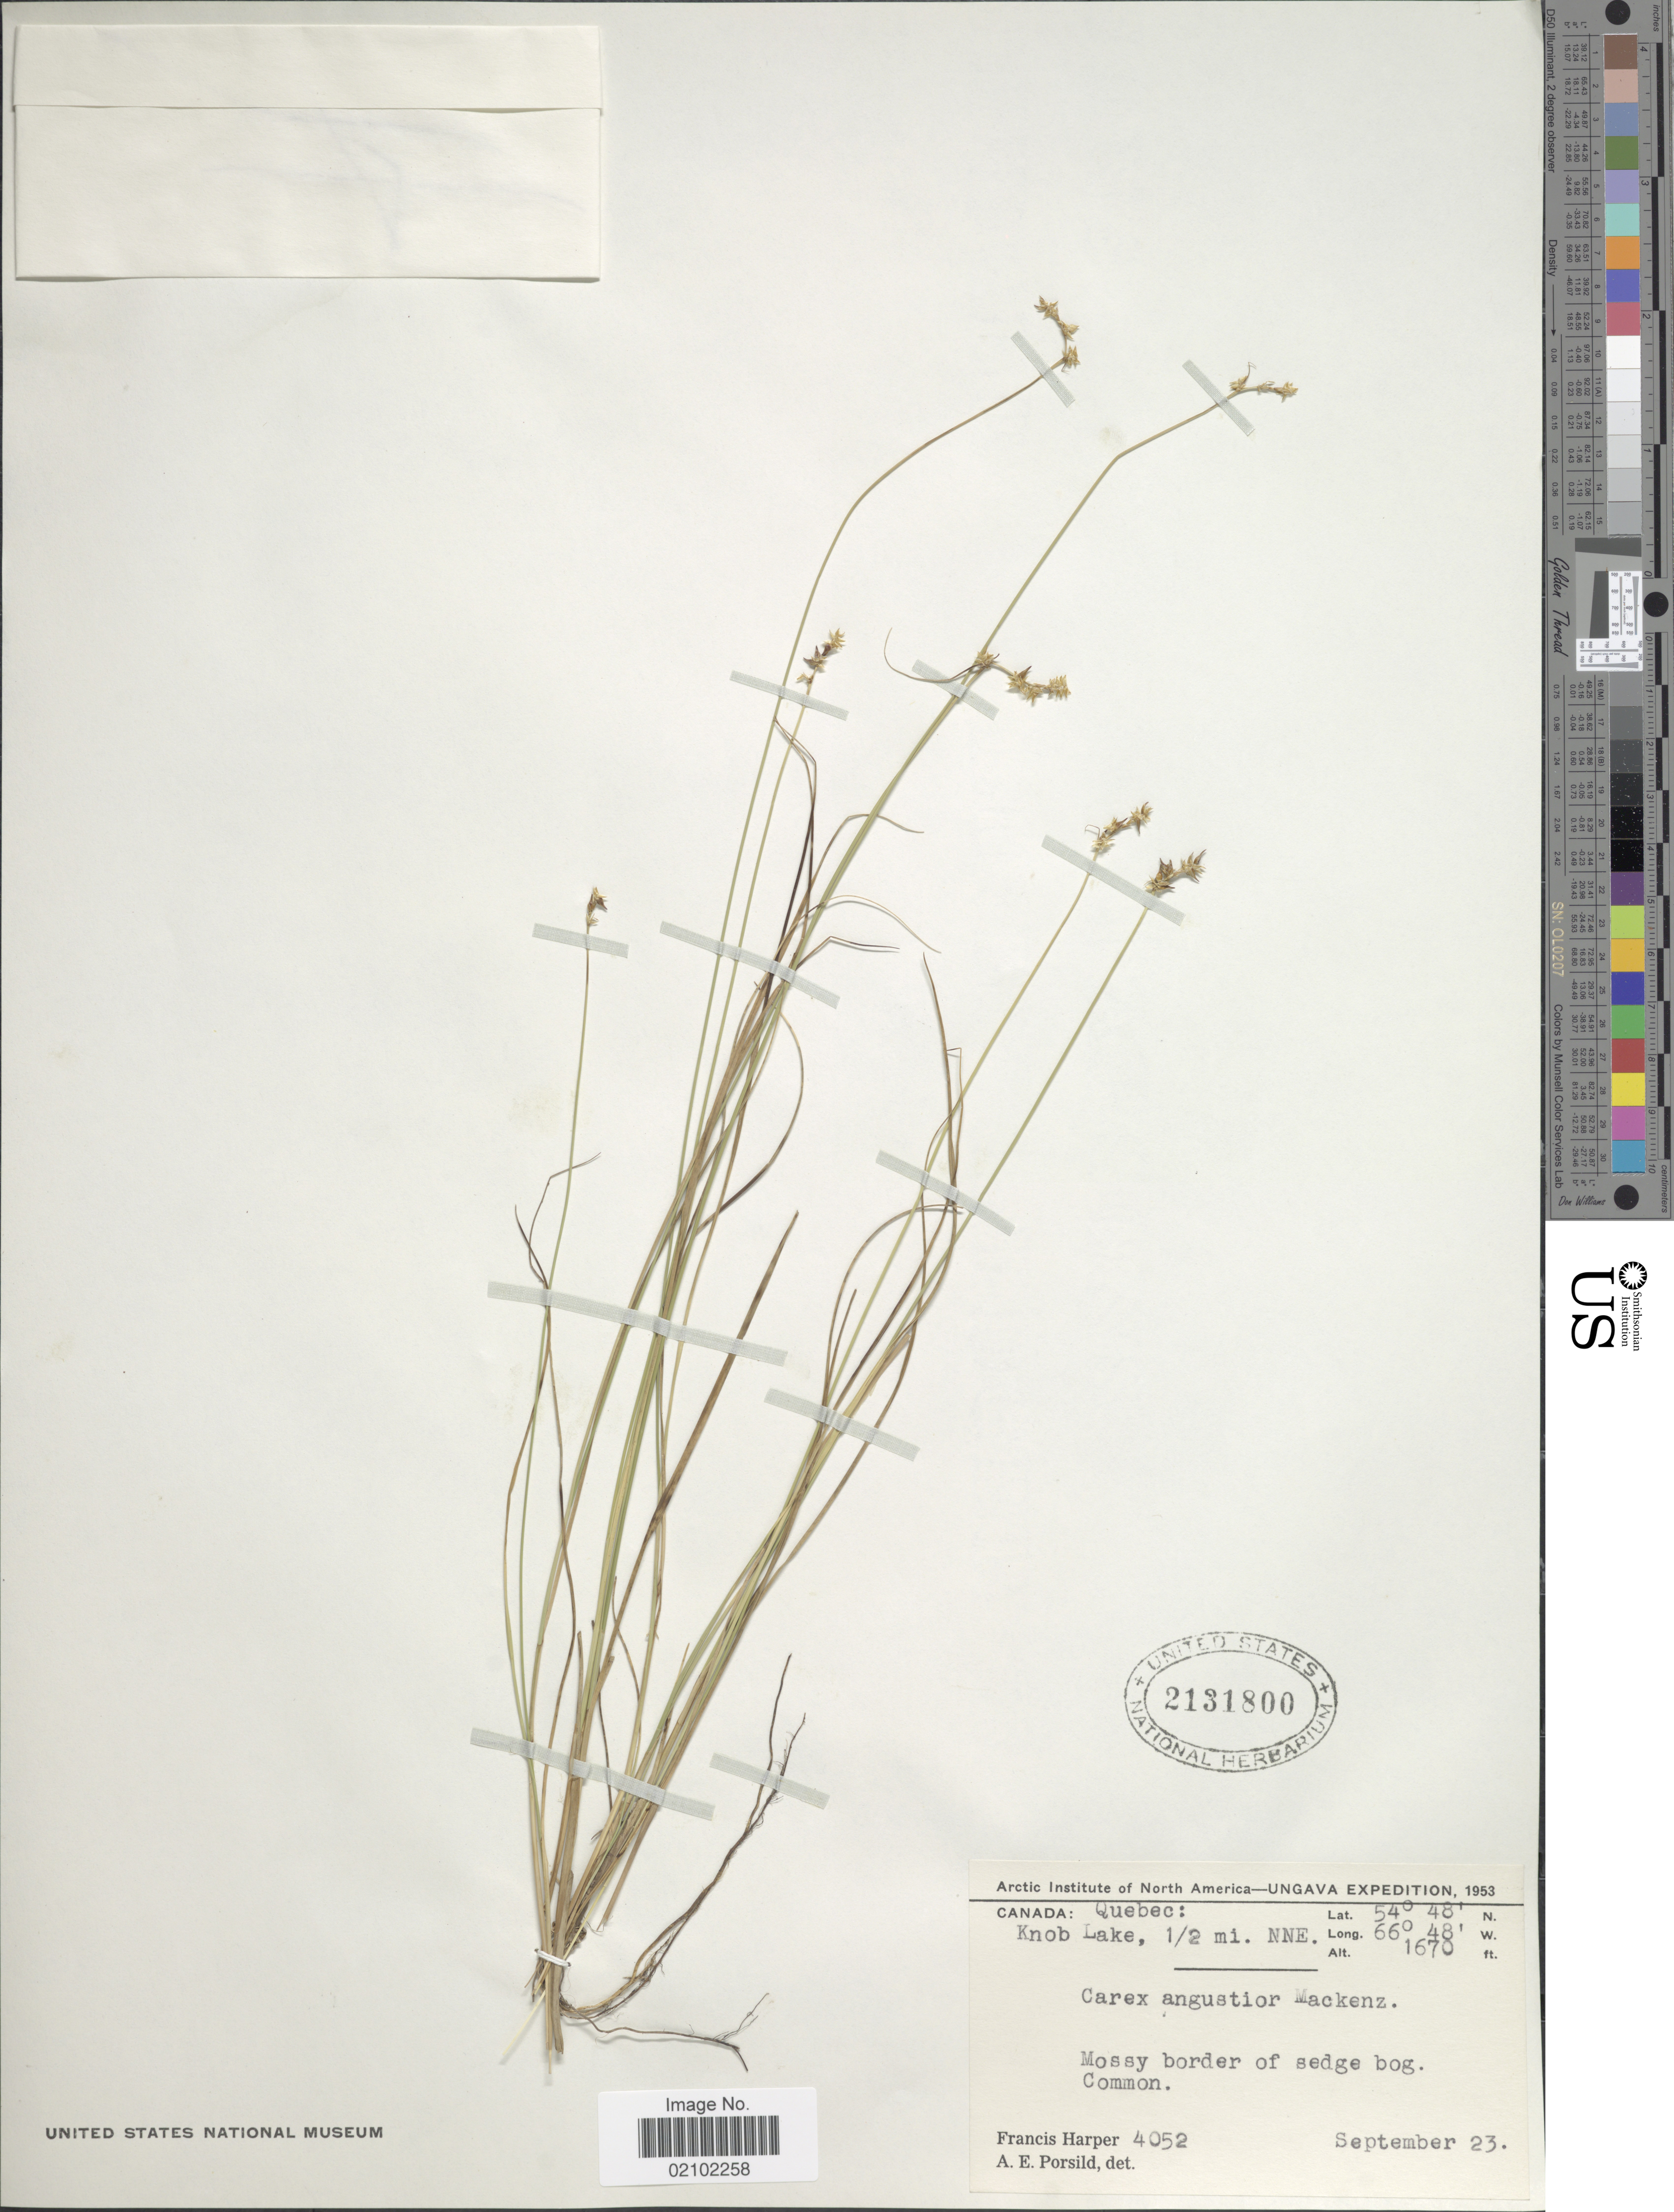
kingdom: Plantae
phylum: Tracheophyta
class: Liliopsida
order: Poales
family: Cyperaceae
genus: Carex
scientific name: Carex echinata subsp. echinata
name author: Murray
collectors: F. Harper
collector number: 4052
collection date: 1953-09-23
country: Canada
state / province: Quebec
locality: Ungava, Knob Lake, 1/2 mi. NNE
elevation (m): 509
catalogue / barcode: US 2131800